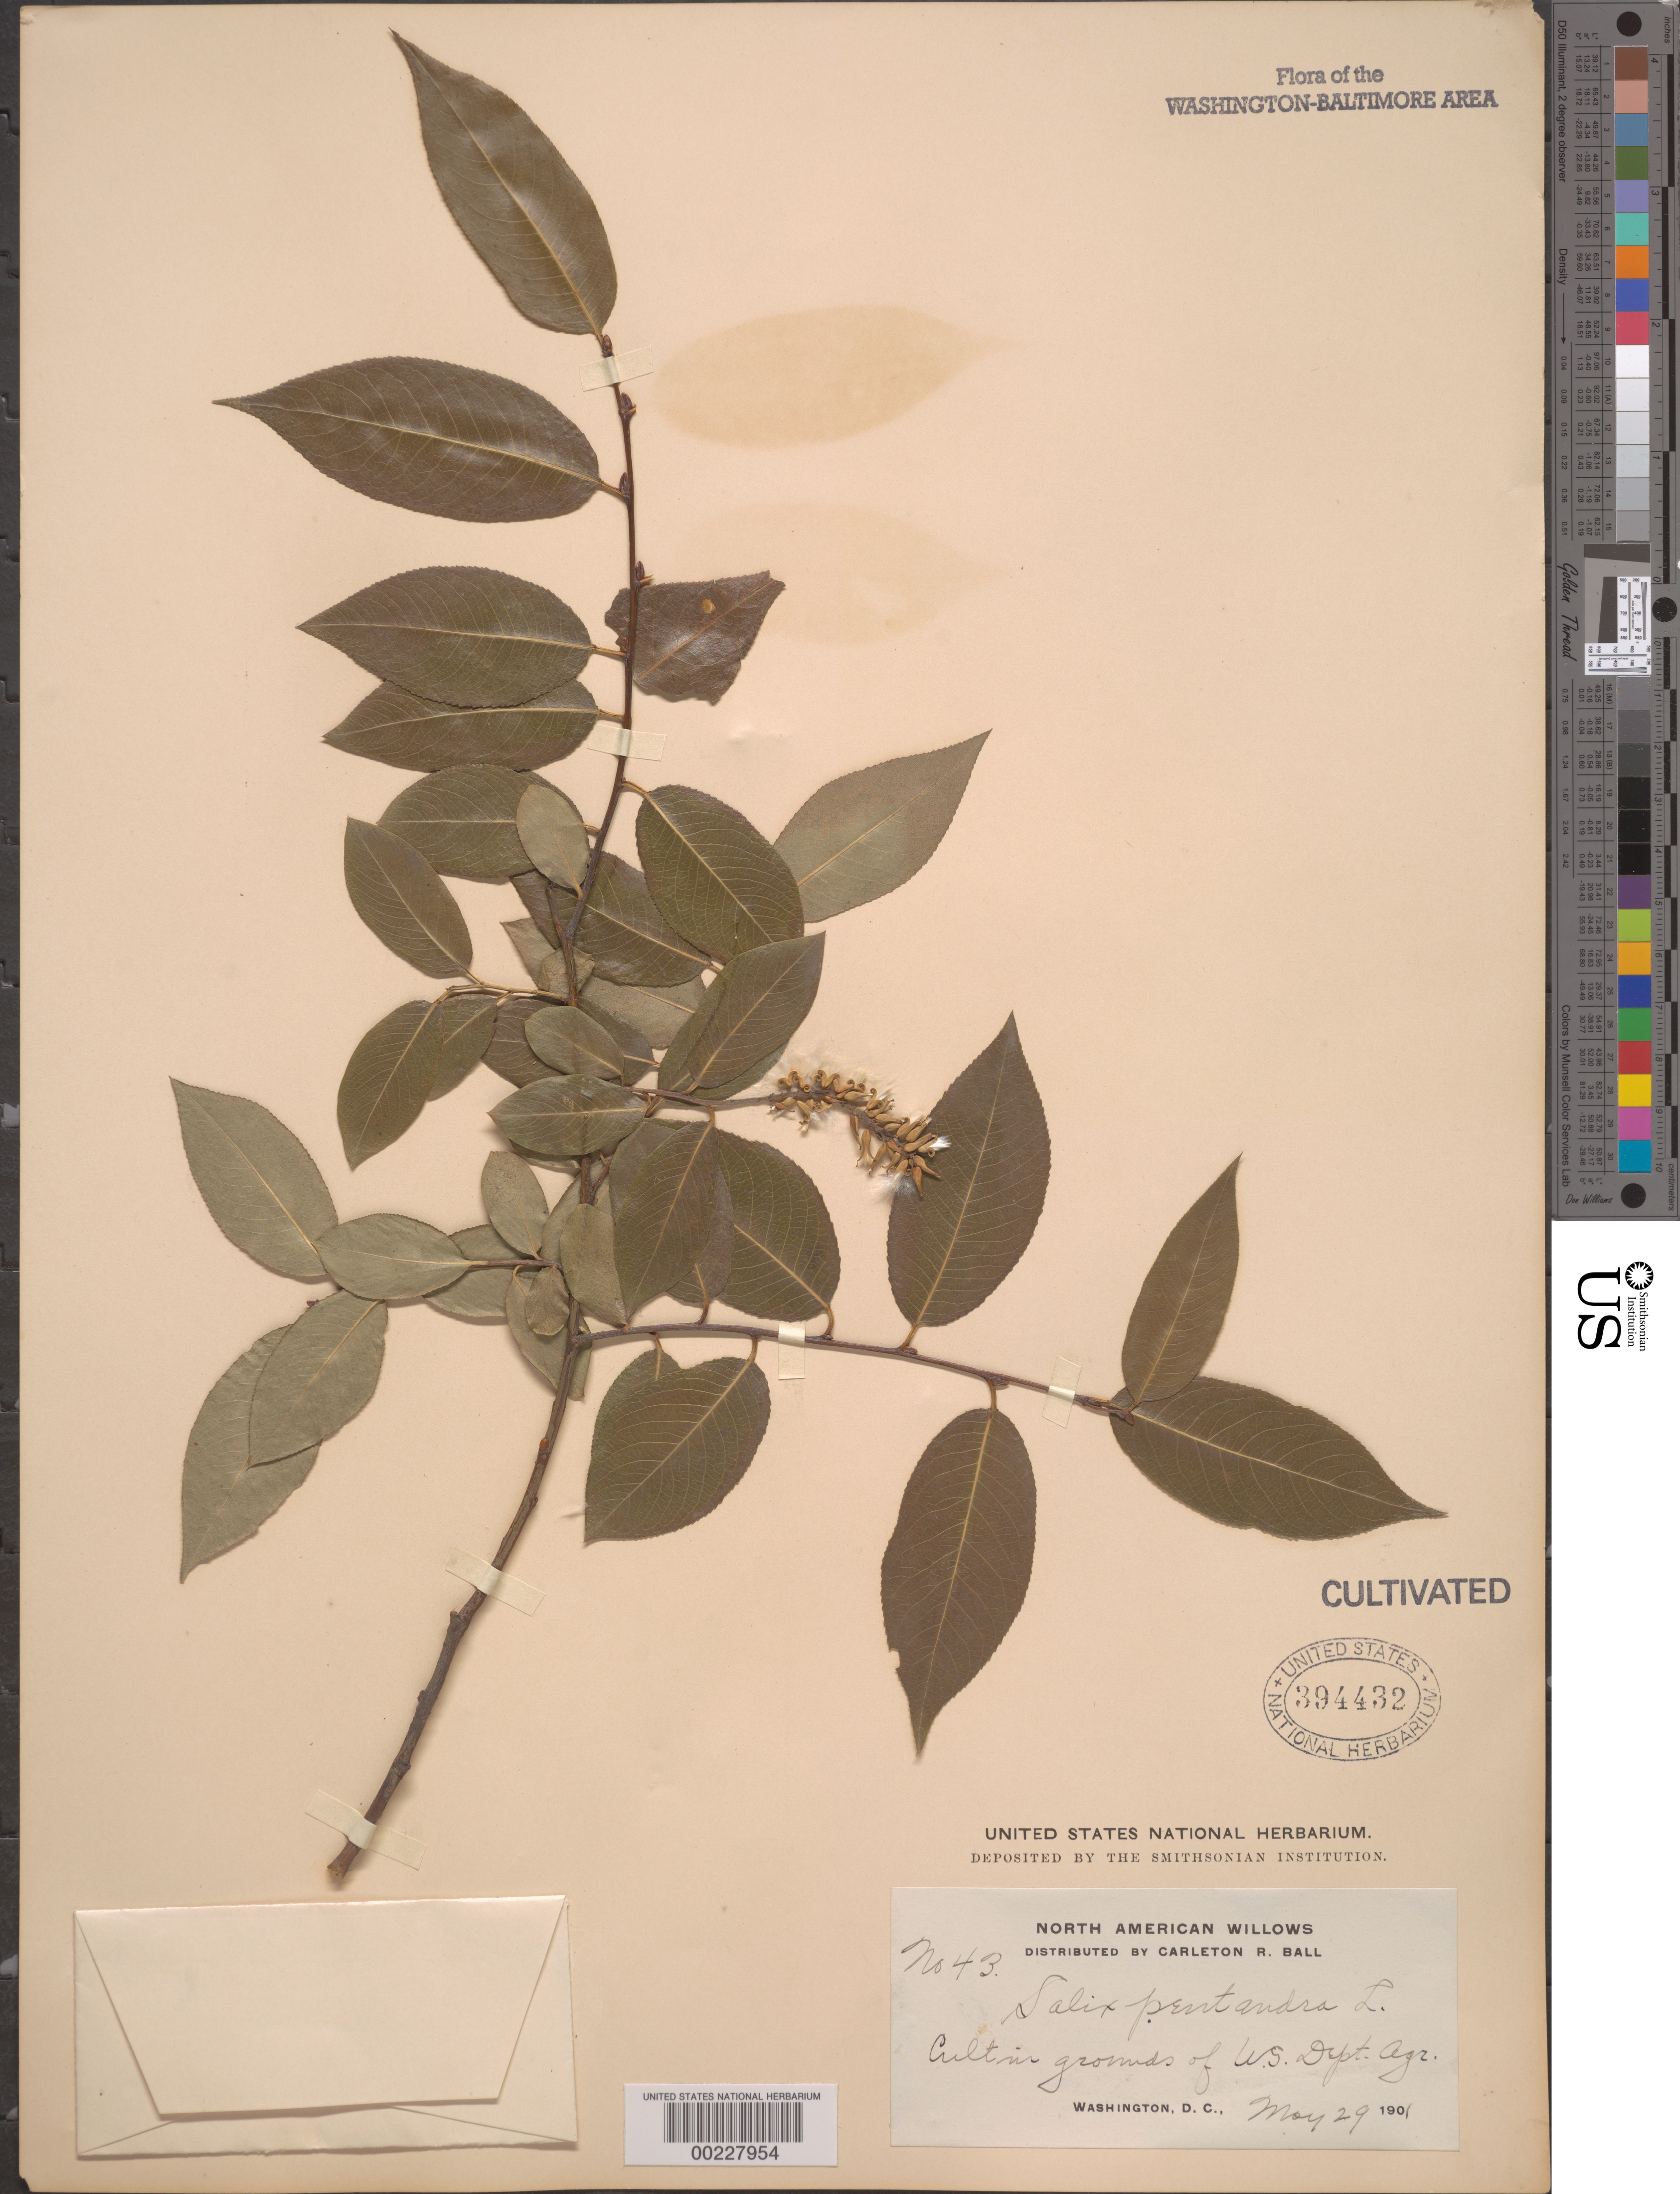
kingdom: Plantae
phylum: Tracheophyta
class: Magnoliopsida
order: Malpighiales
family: Salicaceae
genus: Salix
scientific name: Salix pentandra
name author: L.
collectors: C. R. Ball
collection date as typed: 29 May 1901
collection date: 1901-05-29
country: United States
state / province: District of Columbia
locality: Agricultural grounds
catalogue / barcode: US 394432